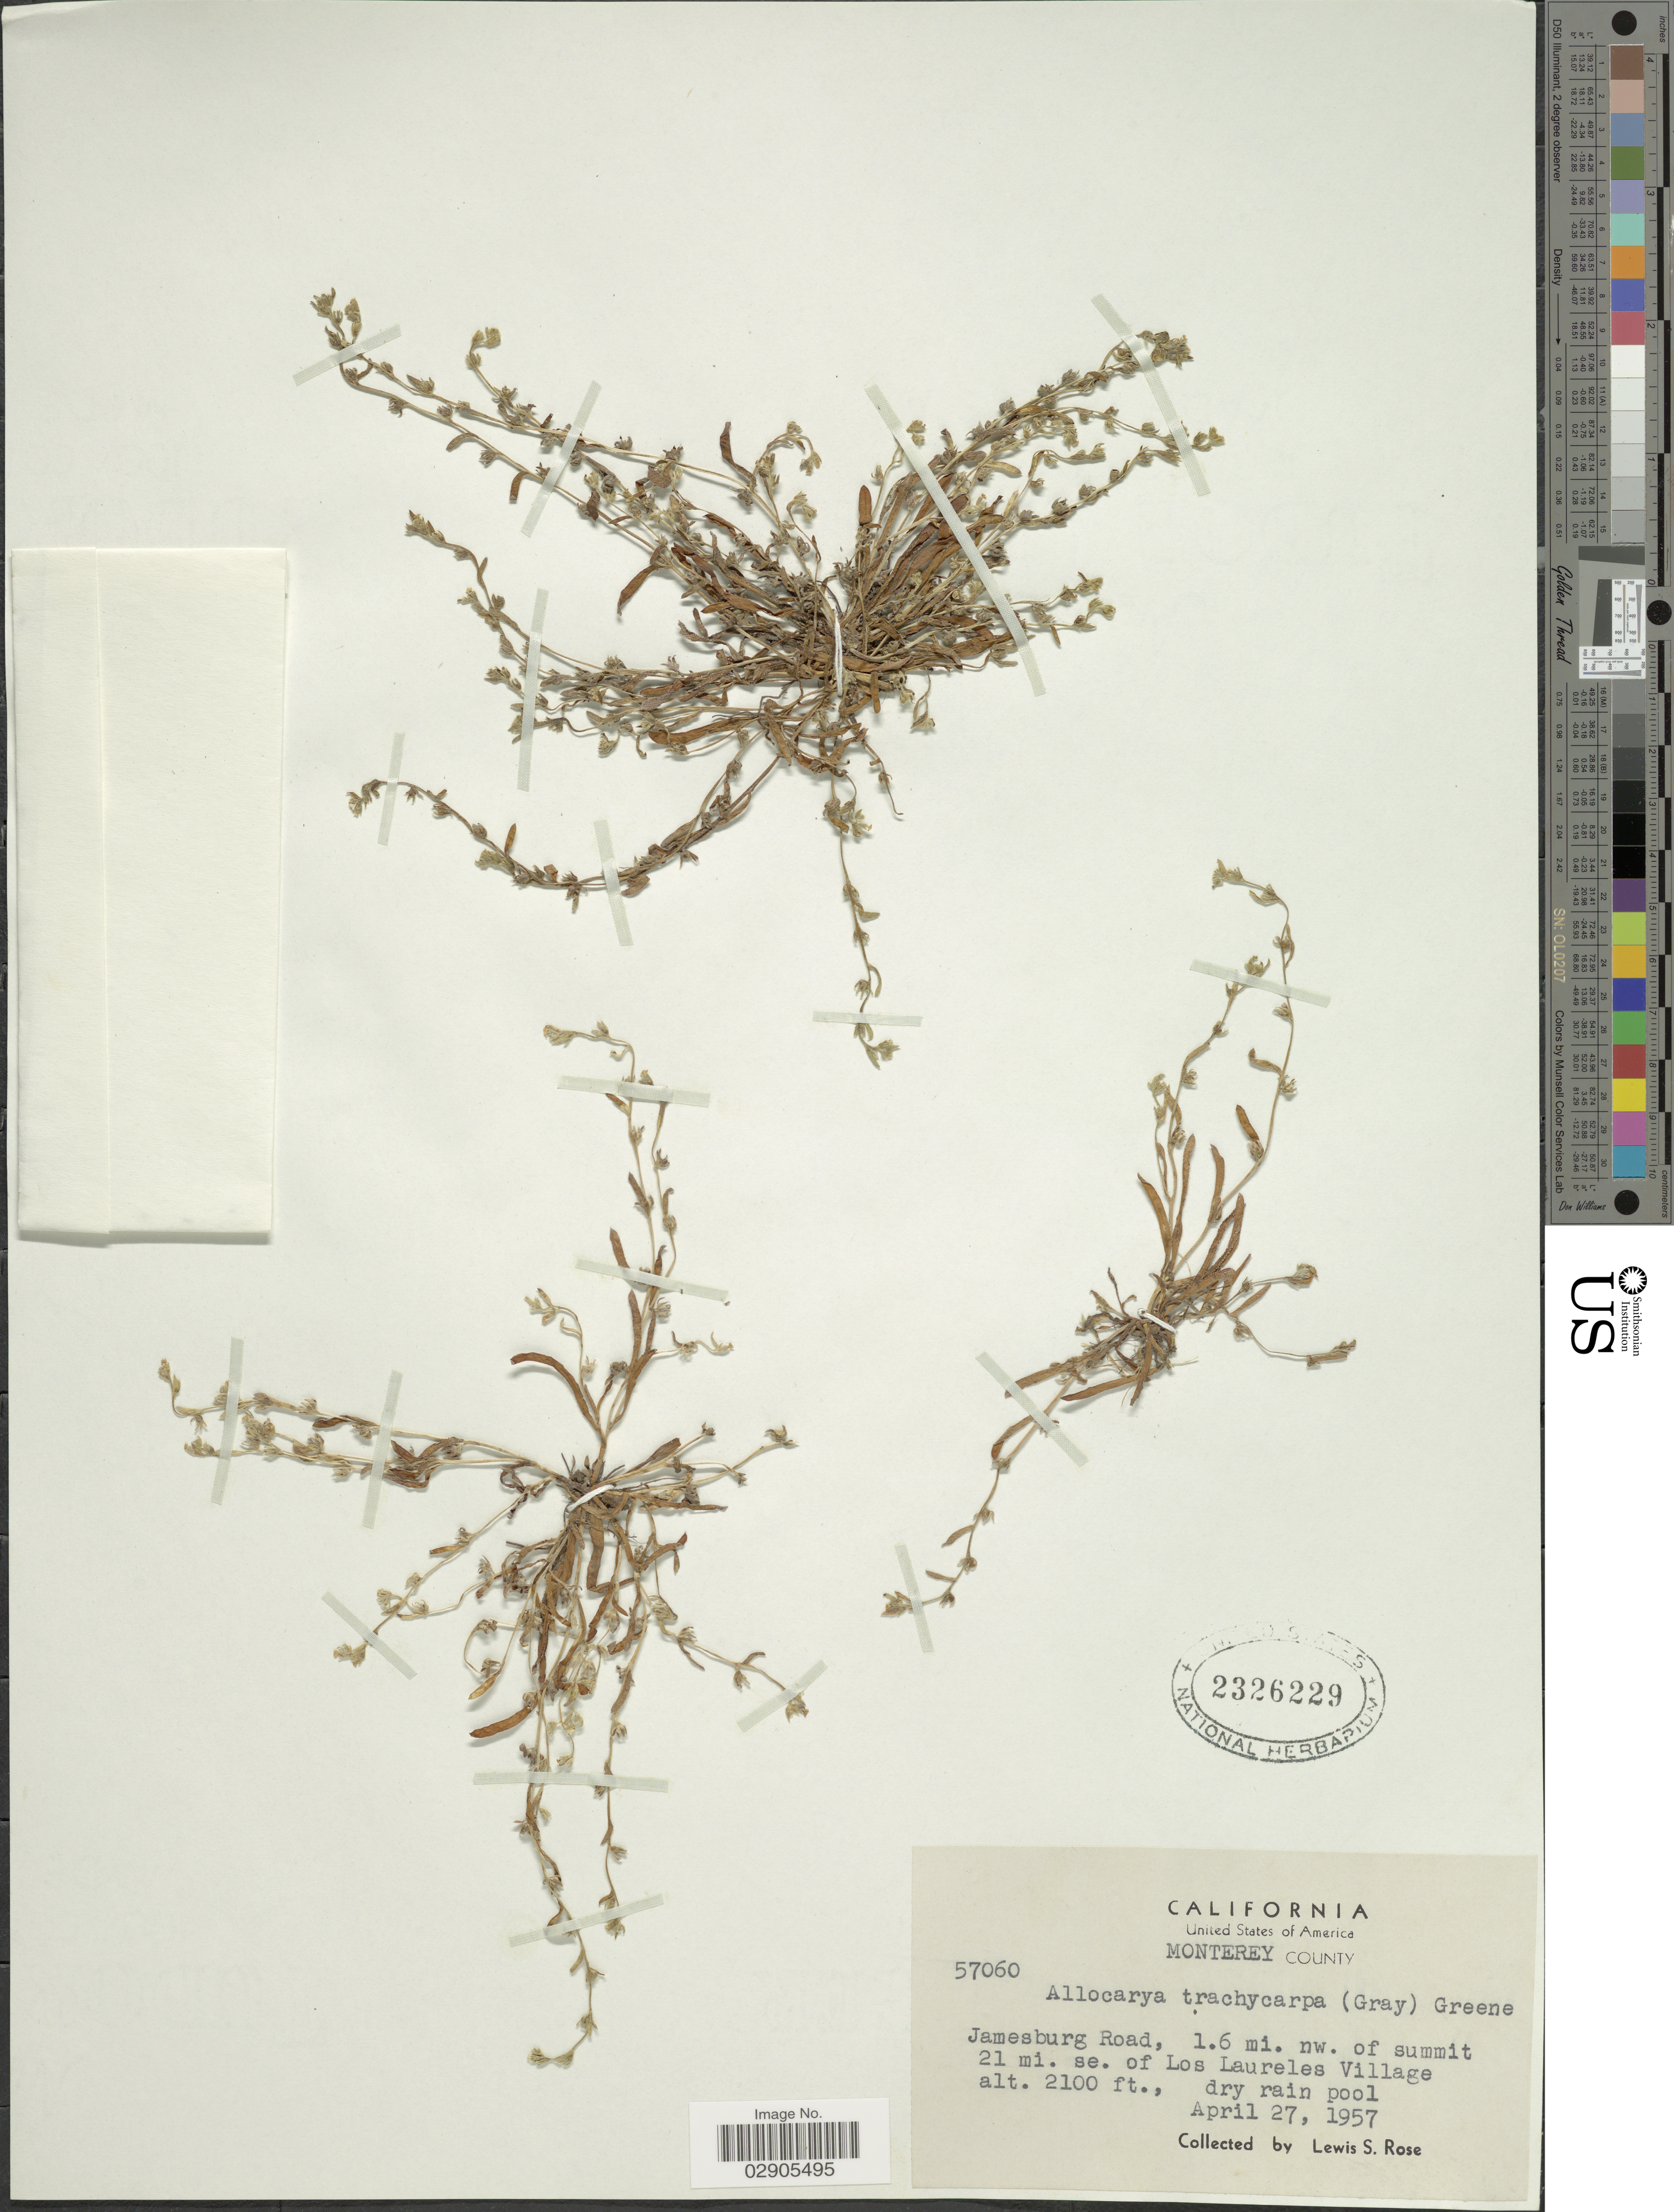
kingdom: Plantae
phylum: Tracheophyta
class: Magnoliopsida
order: Boraginales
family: Boraginaceae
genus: Allocarya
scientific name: Allocarya trachycarpa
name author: (A. Gray) Greene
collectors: L. S. Rose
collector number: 57060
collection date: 1957-04-27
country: United States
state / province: California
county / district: Monterey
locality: Monterey County. Jamesburg Road, 1.6 mi. nw. of summit 21 mi. se. of Los Laureles Village.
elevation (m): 640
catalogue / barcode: US 2326229